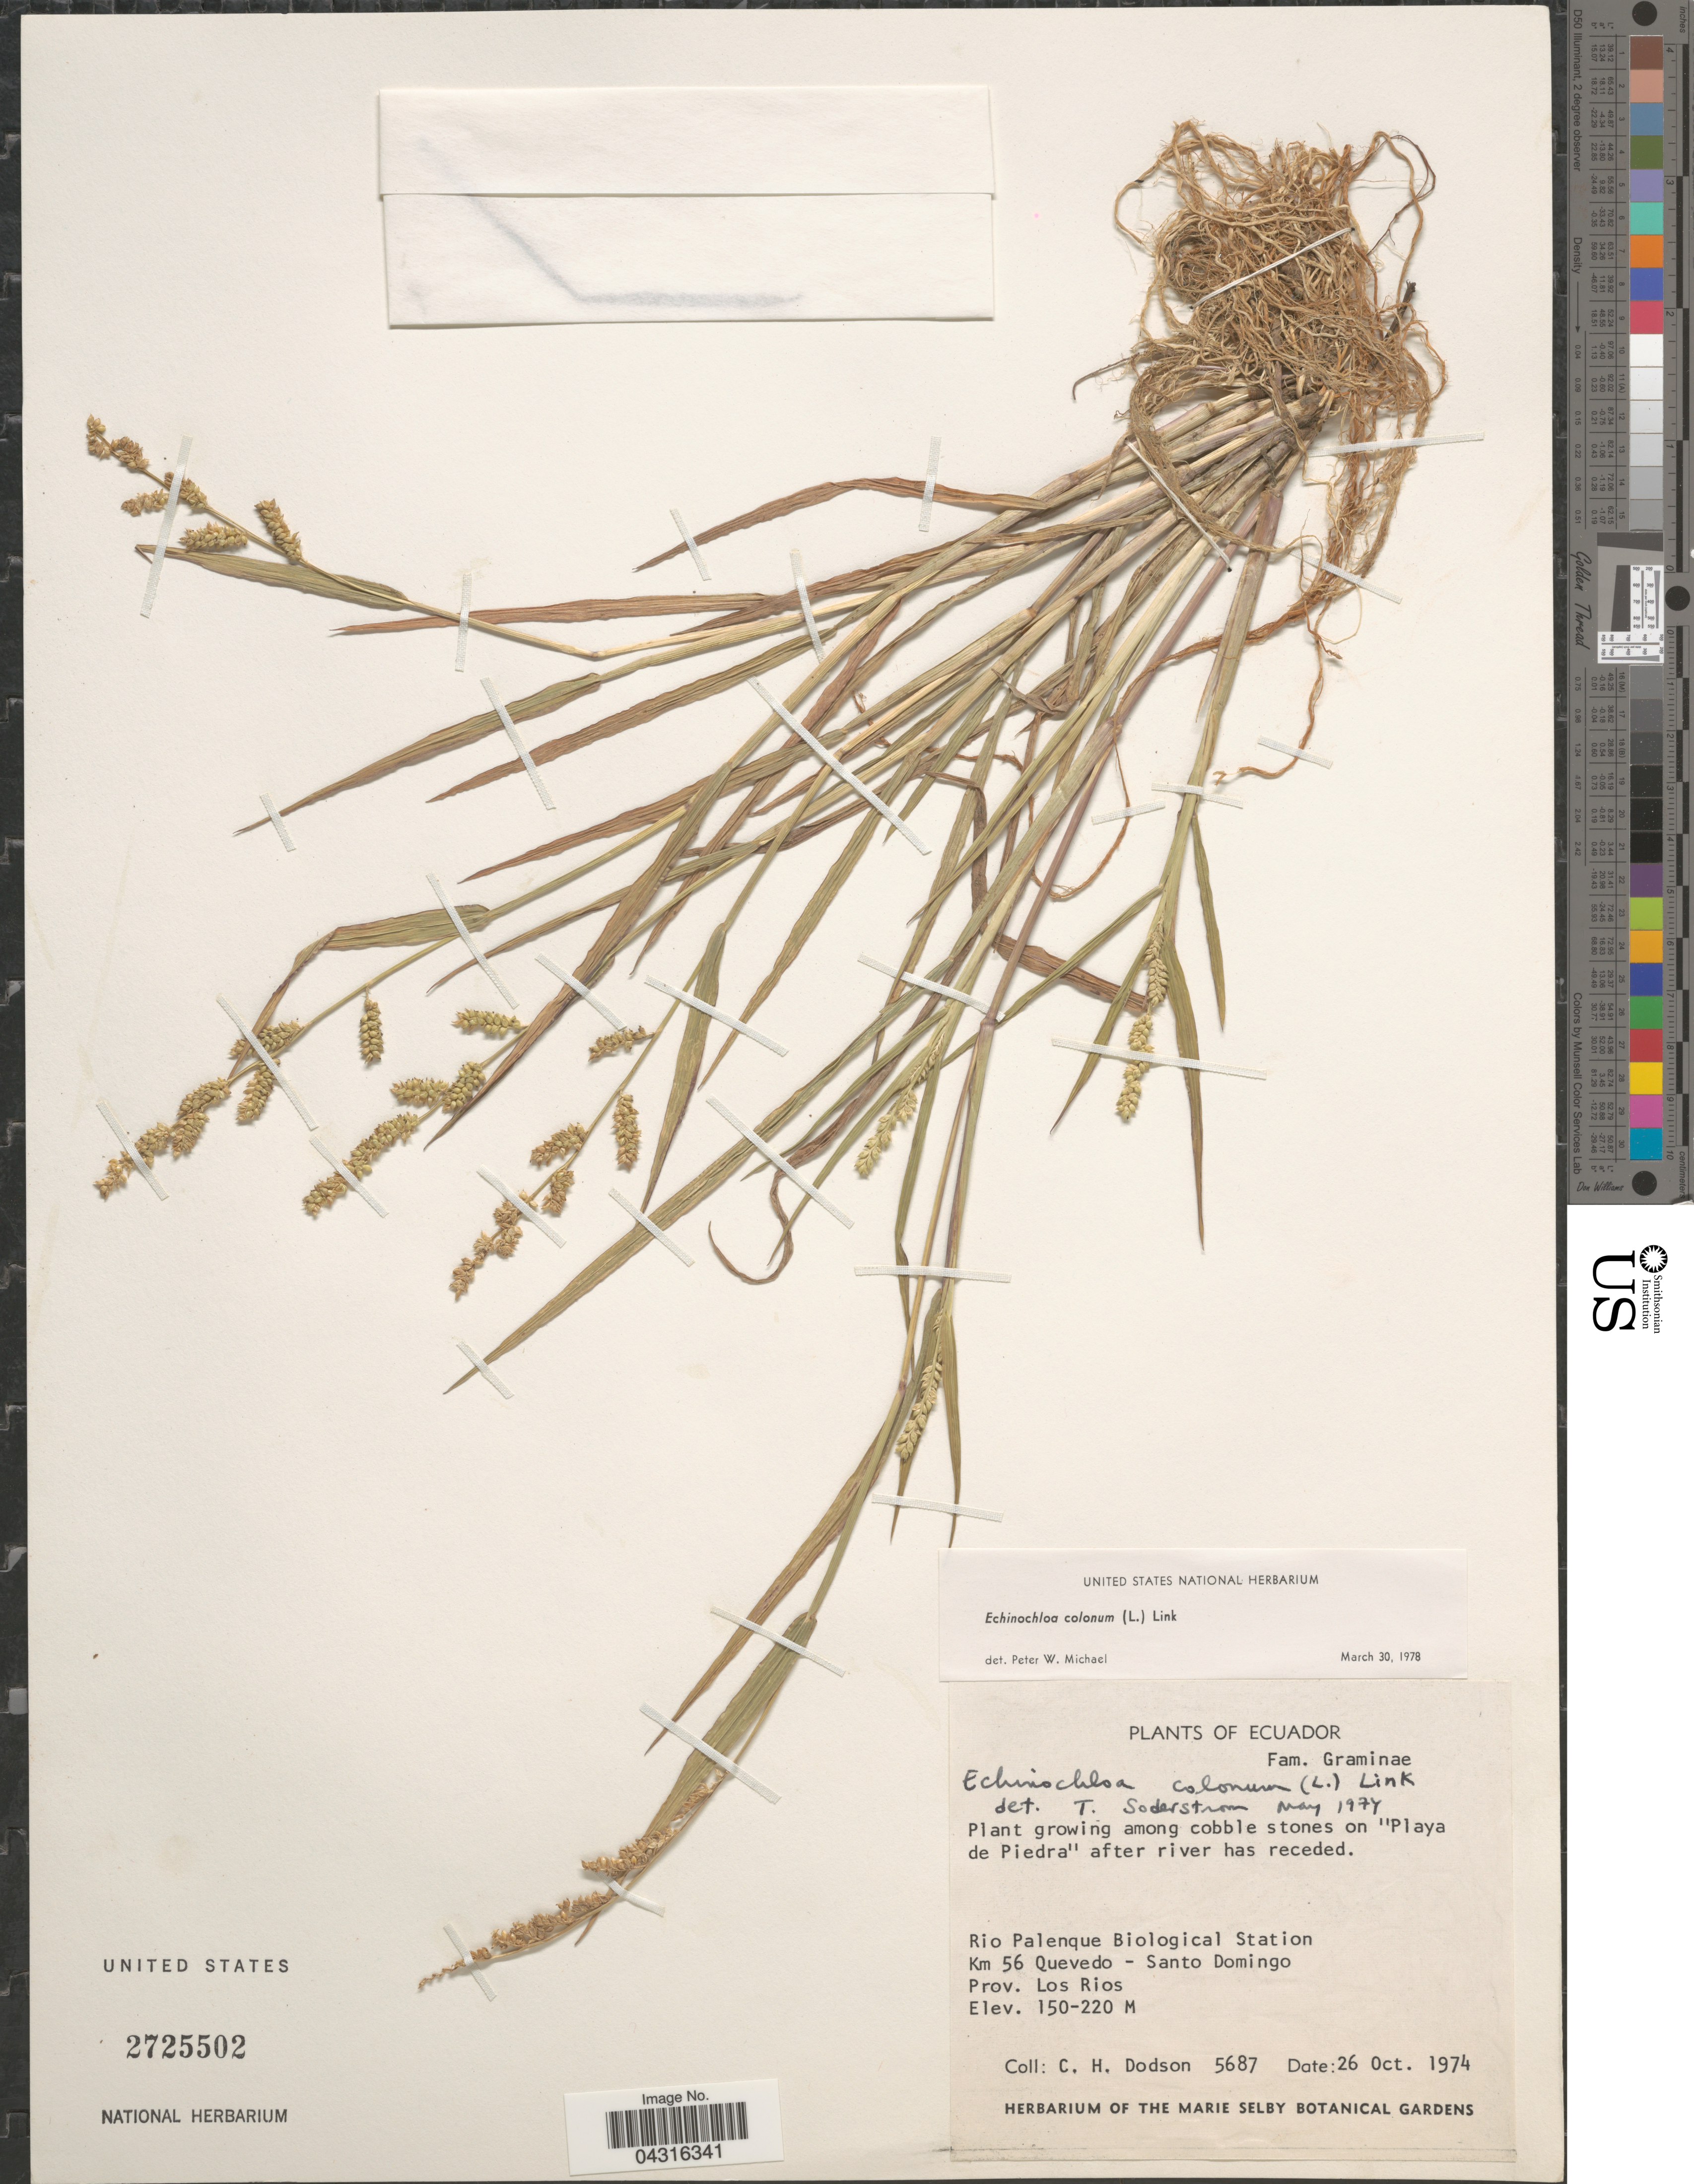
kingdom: Plantae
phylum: Tracheophyta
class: Liliopsida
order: Poales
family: Poaceae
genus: Echinochloa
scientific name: Echinochloa colona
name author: (L.) Link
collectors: C. H. Dodson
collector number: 5687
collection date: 1974-10-26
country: Ecuador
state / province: Los Ríos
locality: Among cobble stones on "Playa de Piedra" after river has receded. Rio Palenque Biological Station. Km 56 Quevedo - Santo Domingo.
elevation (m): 150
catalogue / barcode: US 2725502